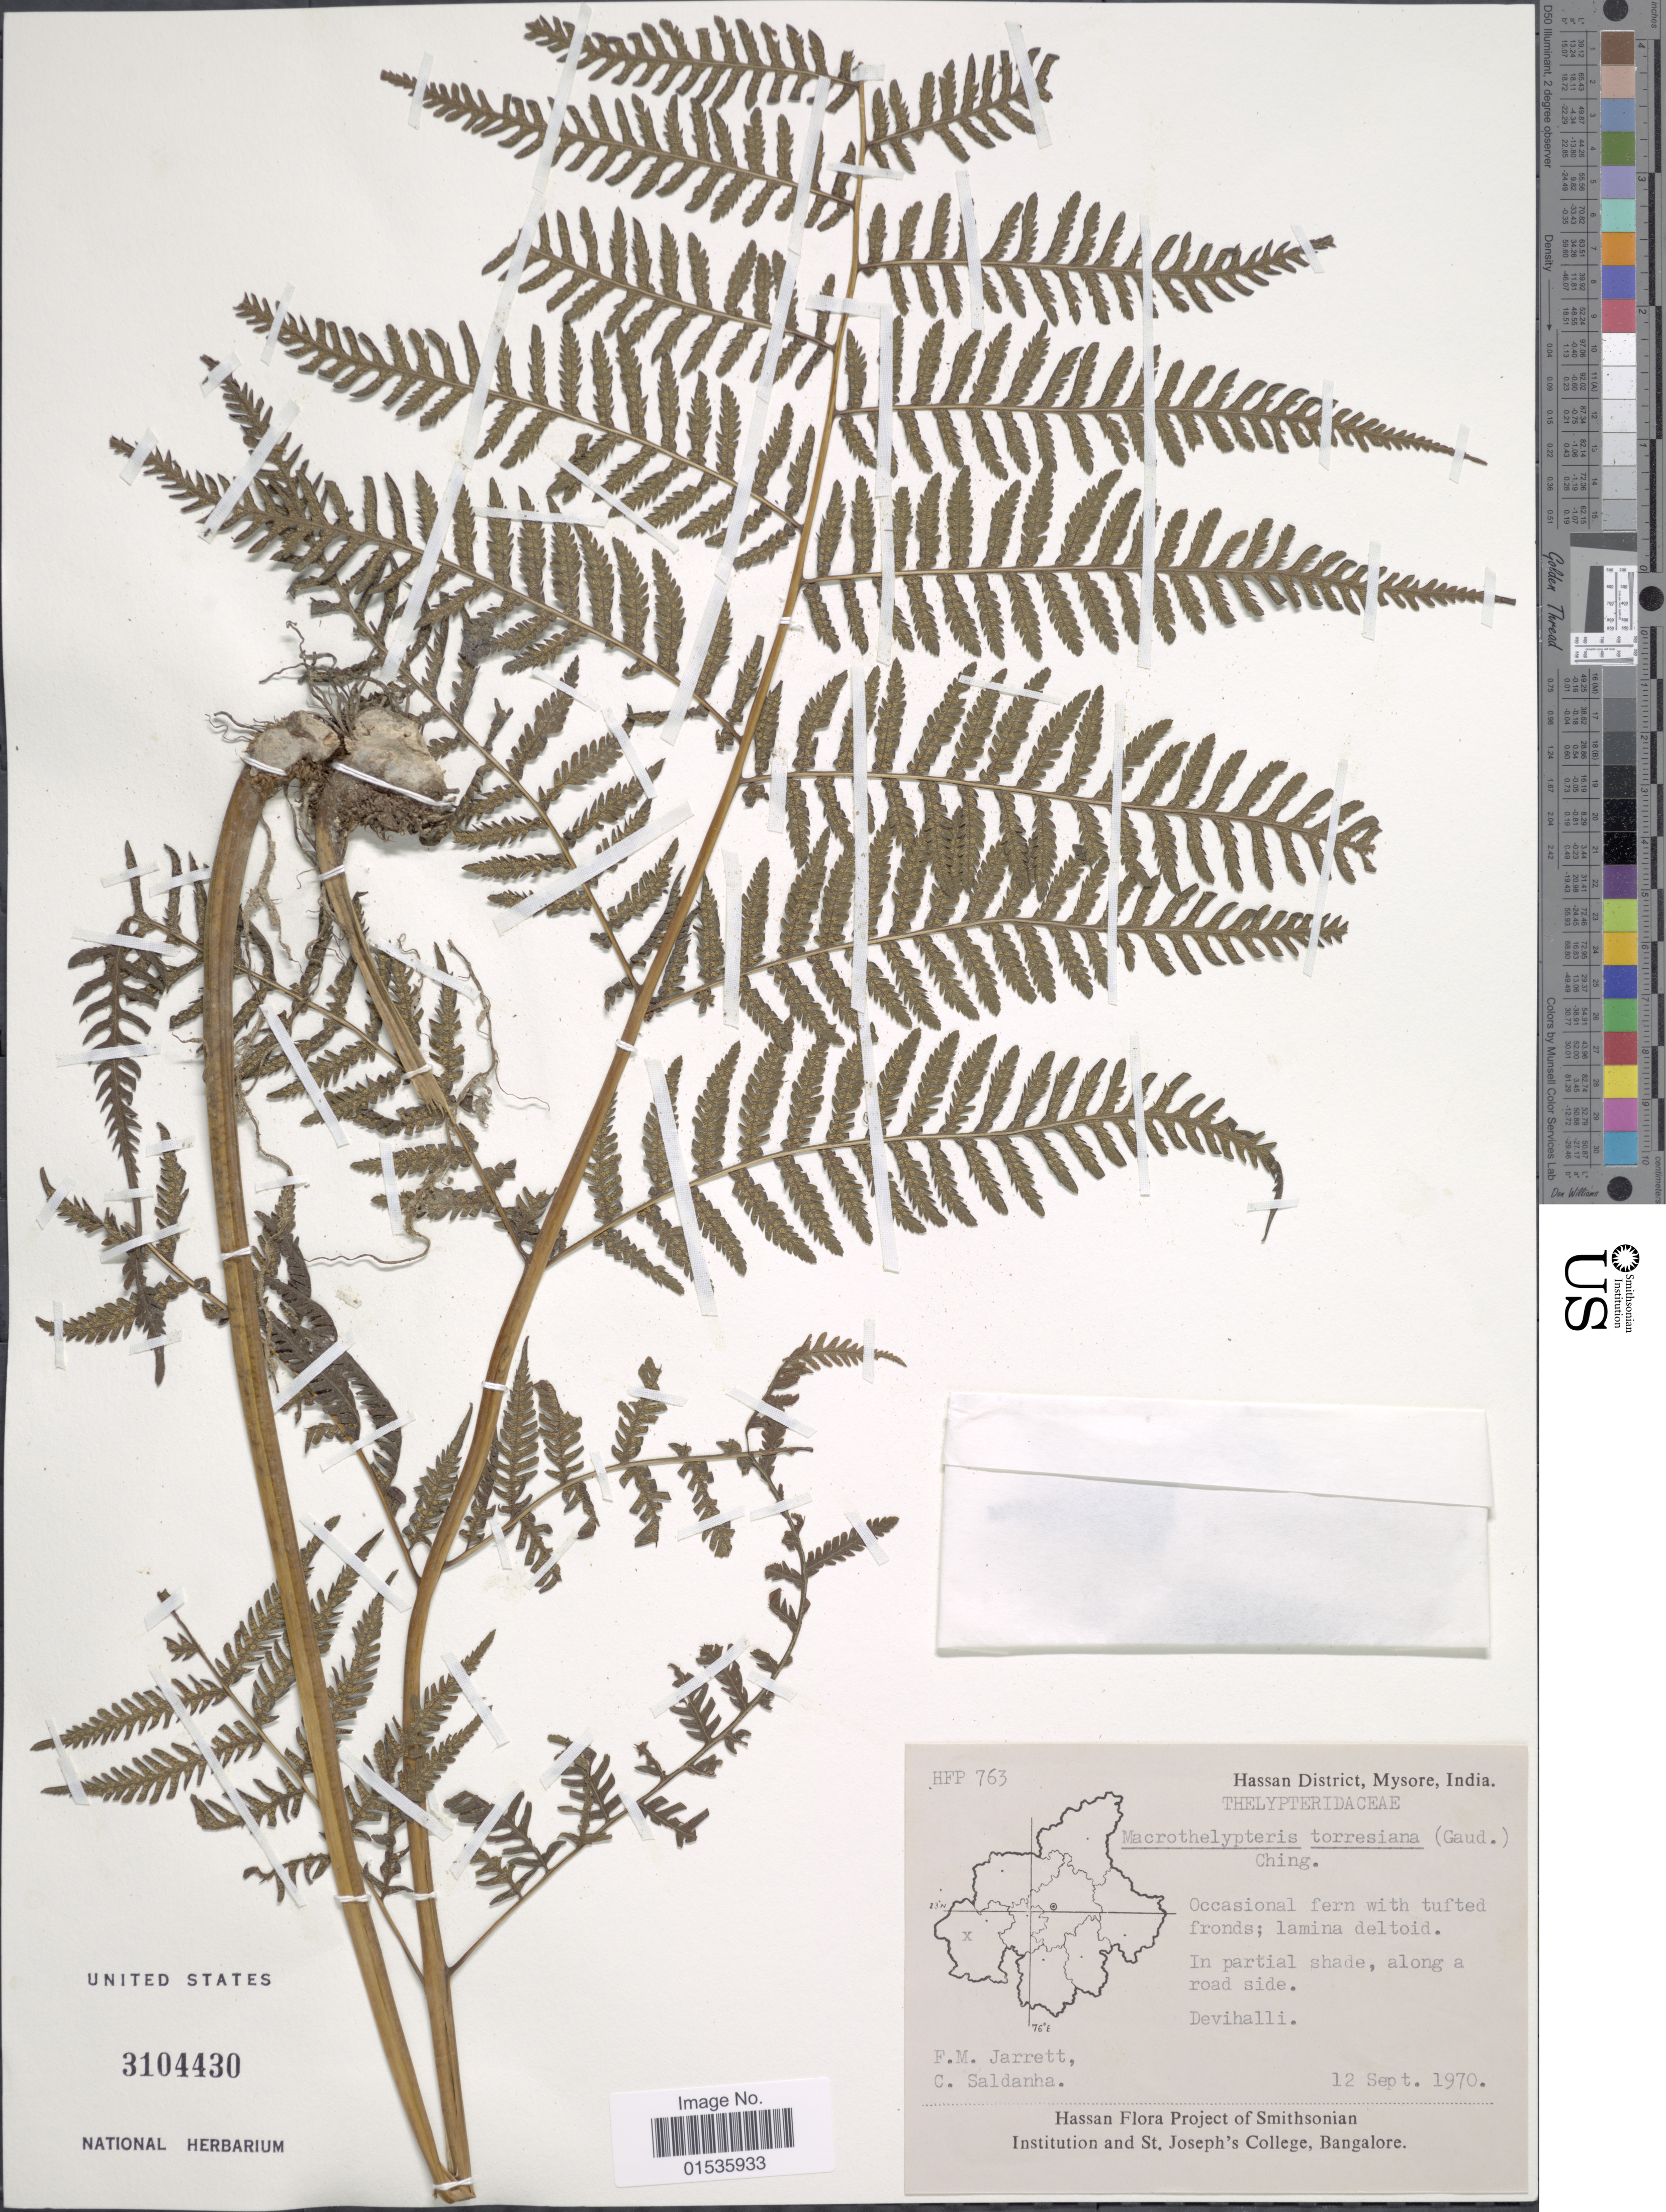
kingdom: Plantae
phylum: Tracheophyta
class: Polypodiopsida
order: Polypodiales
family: Thelypteridaceae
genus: Macrothelypteris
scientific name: Macrothelypteris torresiana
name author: (Gaudich.) Ching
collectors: F. M. Jarrett & C. Saldanha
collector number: HFP763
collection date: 1970-09-12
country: India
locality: Hassan District, Mysore, India. Devihalli.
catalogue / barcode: US 3104430